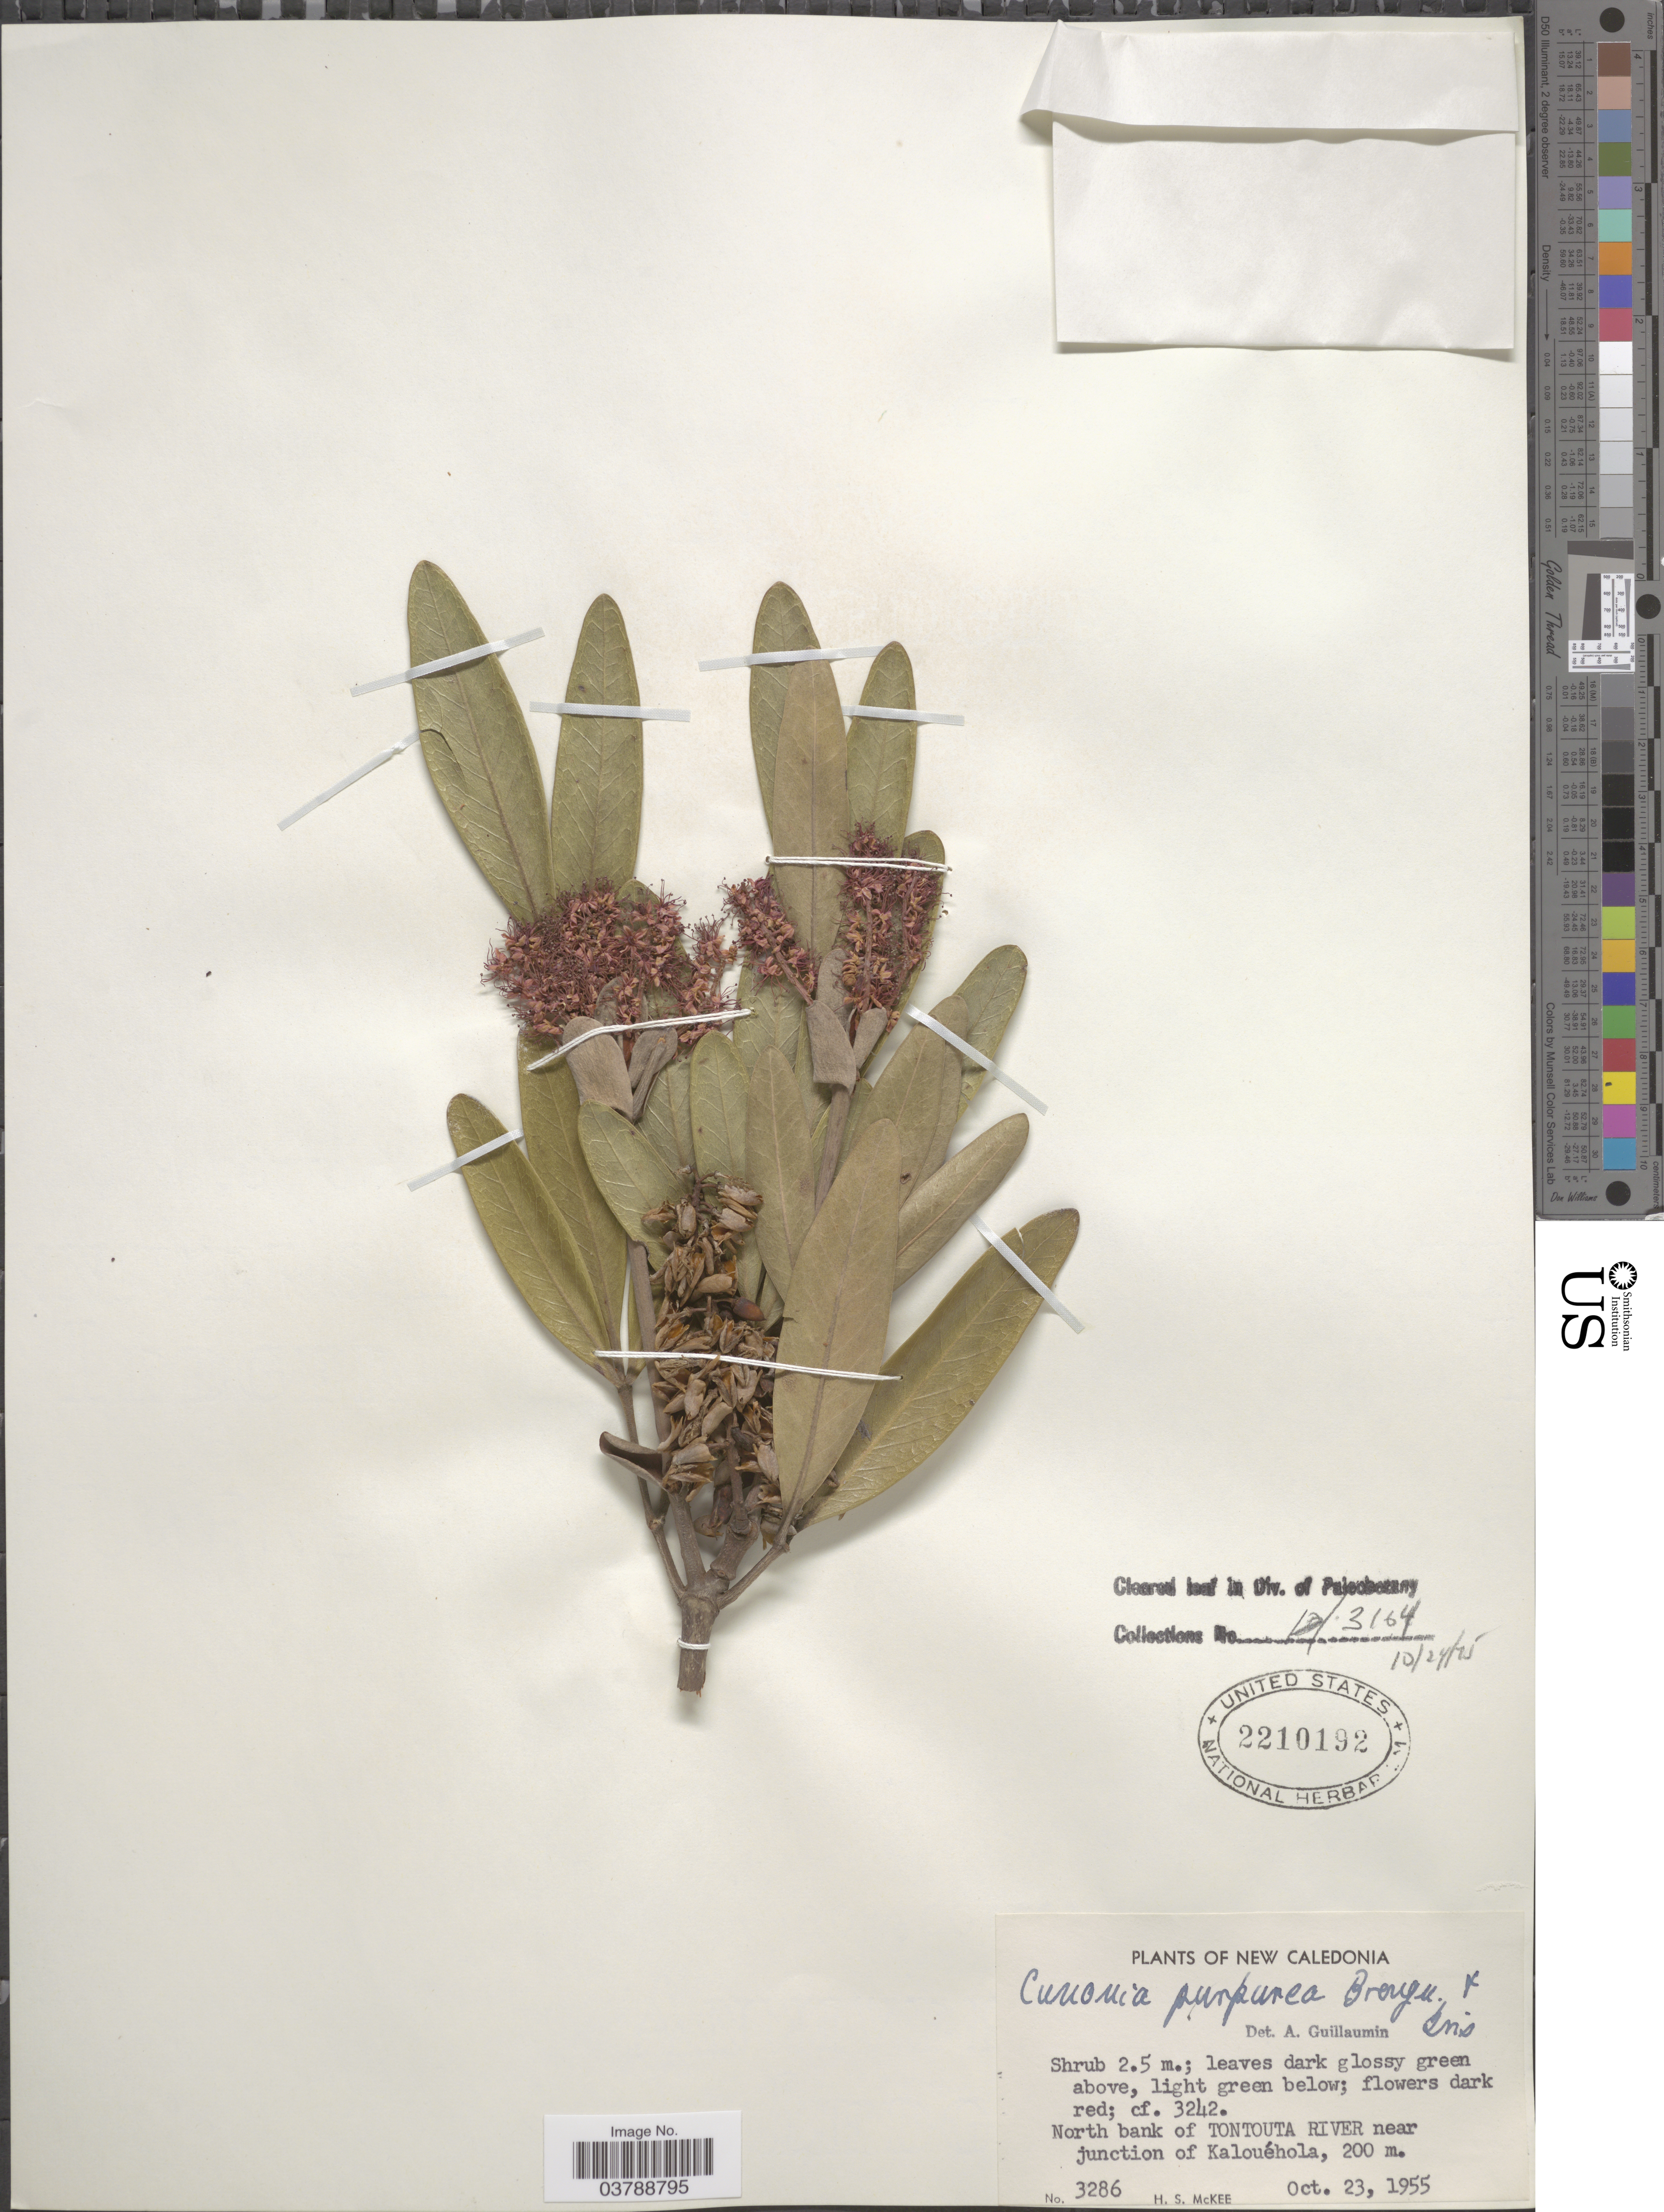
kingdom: Plantae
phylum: Tracheophyta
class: Magnoliopsida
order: Oxalidales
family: Cunoniaceae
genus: Cunonia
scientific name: Cunonia purpurea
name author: Brongn. & Gris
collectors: H. S. McKee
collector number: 3286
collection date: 1955-10-23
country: New Caledonia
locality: North bank of Tontouta River near junction of Kalouéhola.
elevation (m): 200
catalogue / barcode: US 2210192